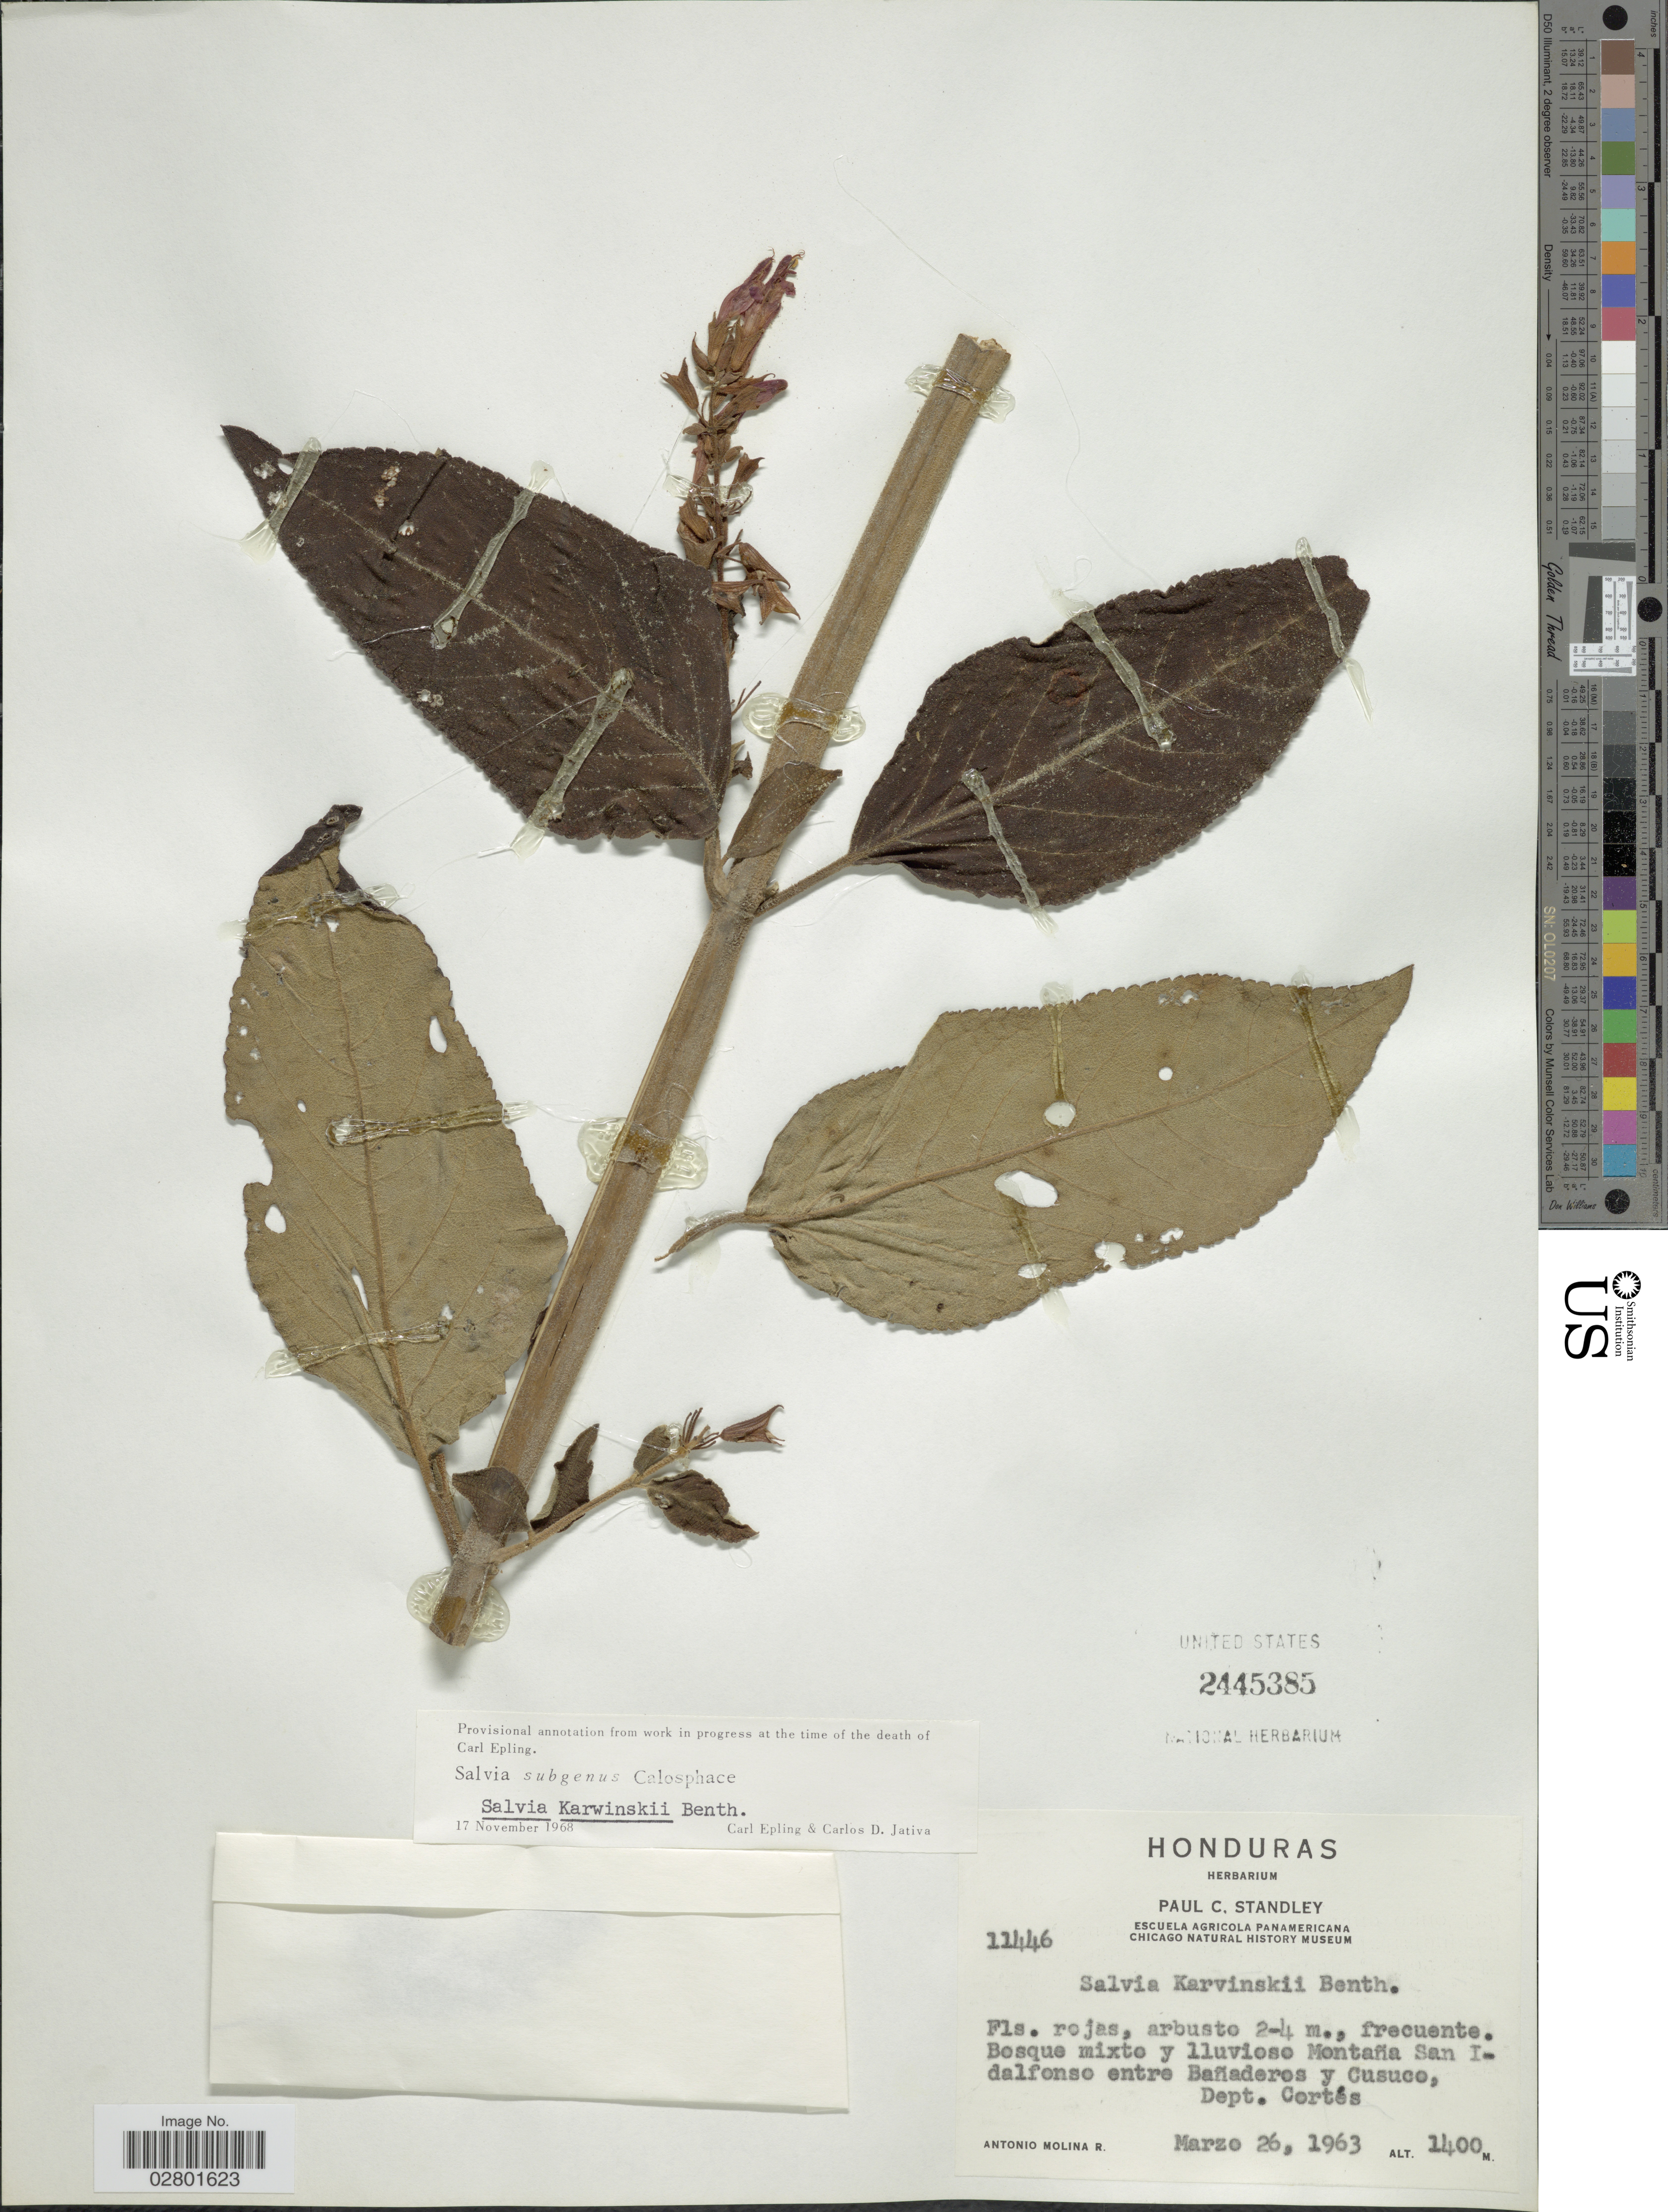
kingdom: Plantae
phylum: Tracheophyta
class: Magnoliopsida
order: Lamiales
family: Lamiaceae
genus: Salvia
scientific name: Salvia karwinskii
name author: Benth.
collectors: A. Molina R.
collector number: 11446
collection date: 1963-03-26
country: Honduras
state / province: Cortés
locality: Bosque mixto y lluvioso Montaña San Idalfonso entre Bañaderos y Cusuco, Dept. Cortés.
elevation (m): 1400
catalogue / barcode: US 2445385